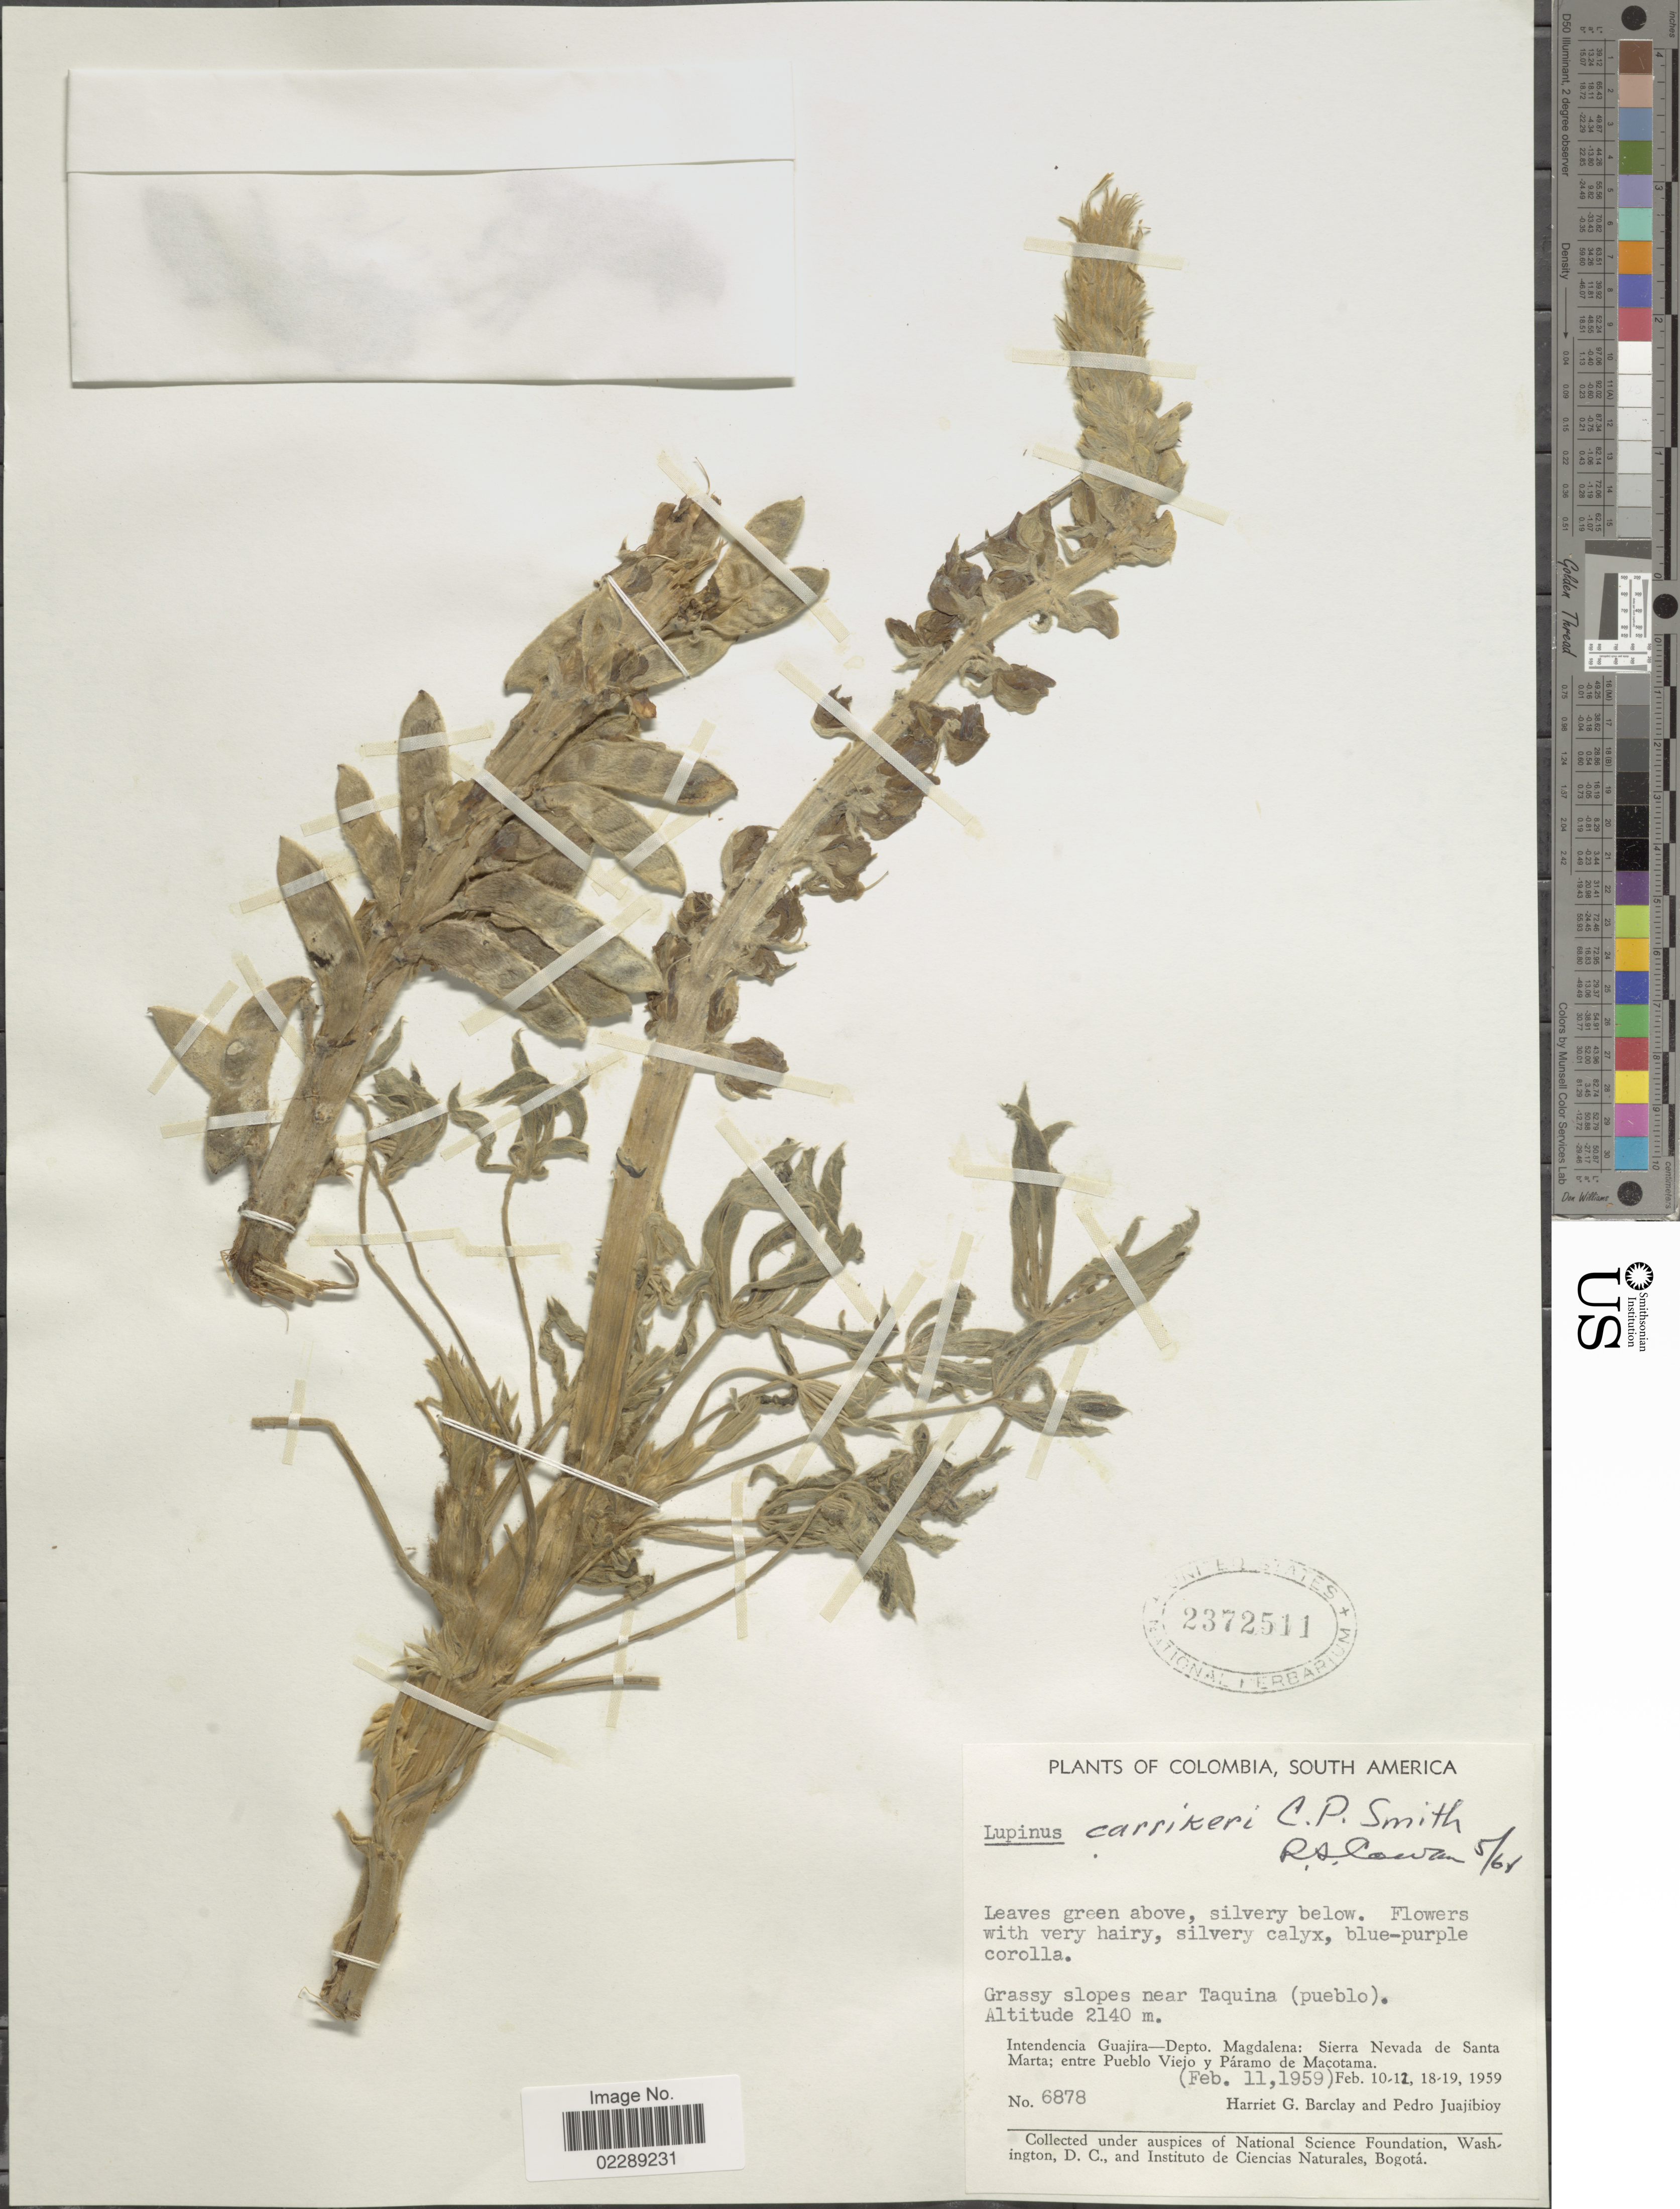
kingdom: Plantae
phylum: Tracheophyta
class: Magnoliopsida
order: Fabales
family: Fabaceae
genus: Lupinus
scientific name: Lupinus carrikeri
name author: C.P. Sm.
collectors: H. G. Barclay & P. Juajibioy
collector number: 6878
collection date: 1959-02-11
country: Colombia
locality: Grassy slopes near Taquina (pueblo). Intendencia Guajira - Depto. Magdalena: Sierra Nevada de Santa Marta; entre Pueblo Viejo y Páramo de Macotama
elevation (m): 2140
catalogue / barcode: US 2372511